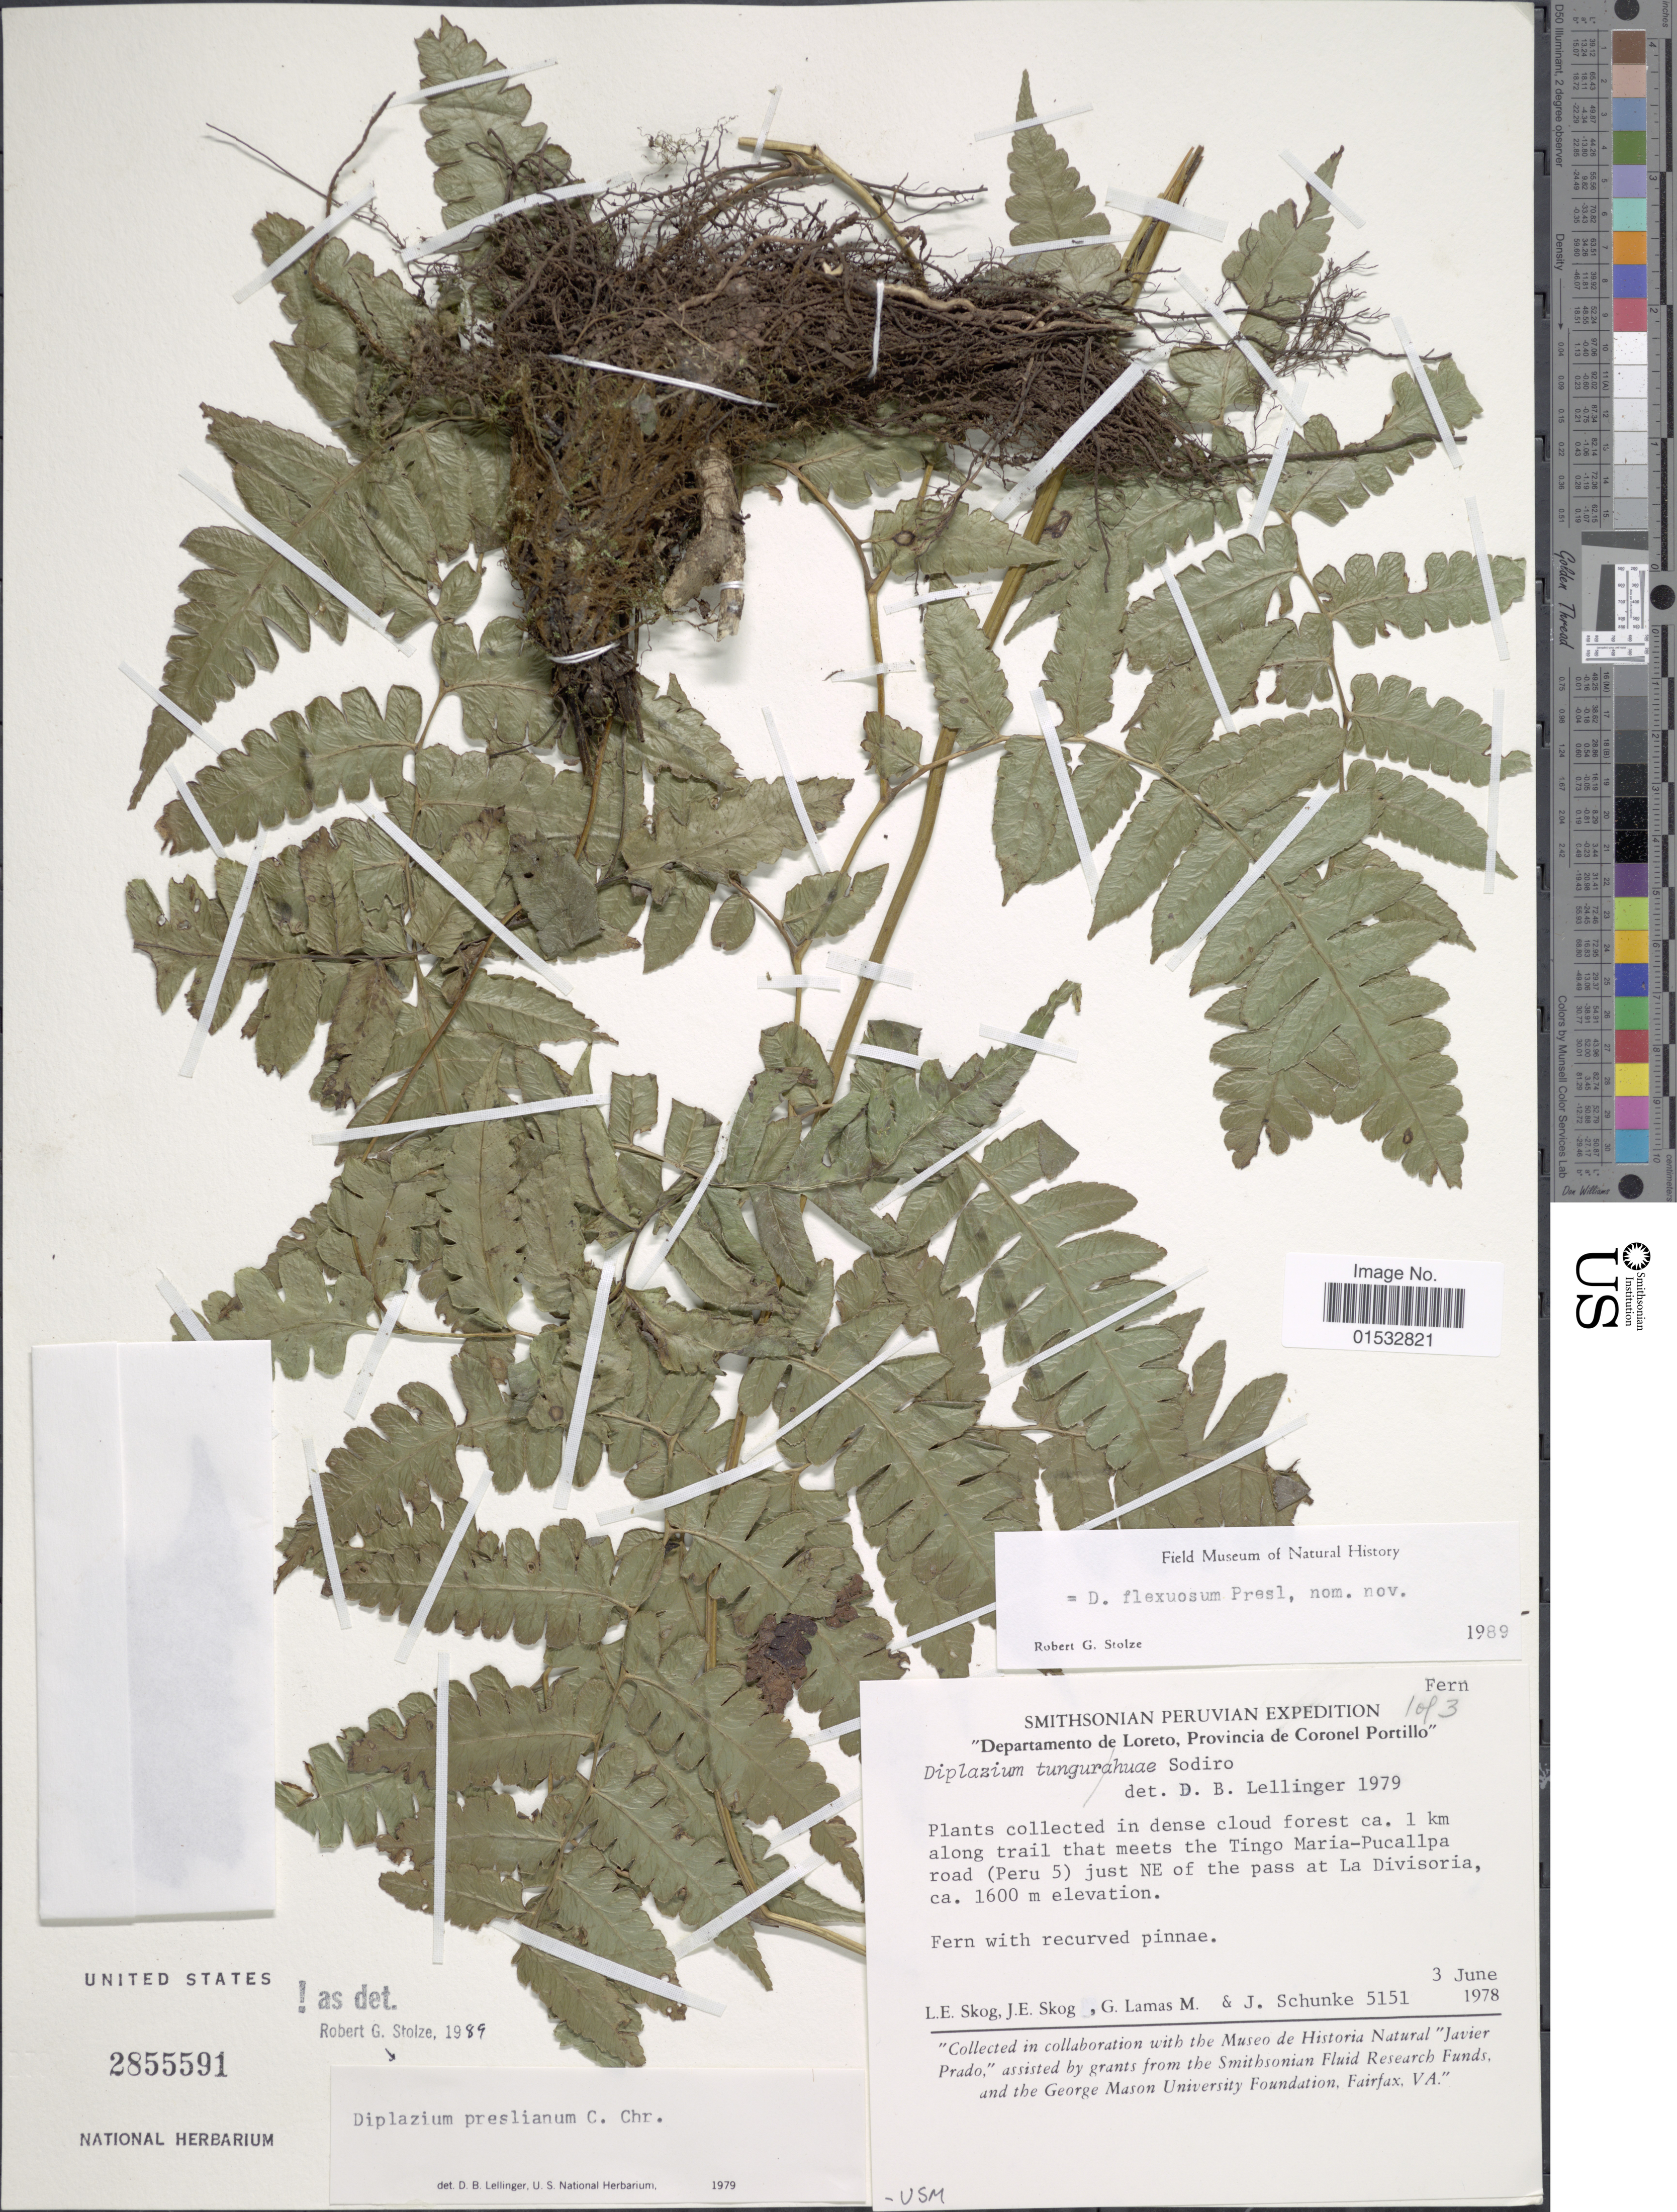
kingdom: Plantae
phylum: Tracheophyta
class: Polypodiopsida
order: Polypodiales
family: Athyriaceae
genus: Diplazium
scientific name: Diplazium flexuosum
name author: (C. Presl) C. Presl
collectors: L. E. Skog, J. E. Skog, G. Lamas M. & J. M. Schunke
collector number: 5151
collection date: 1978-06-03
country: Peru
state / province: Loreto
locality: Provincia Coronel Portillo, ca. 1 km along trail that meets theTingo Maria- Puvallpa road (Peru 5) just NE of the pas at LA a Divisoria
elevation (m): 1600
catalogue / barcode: US 2855591